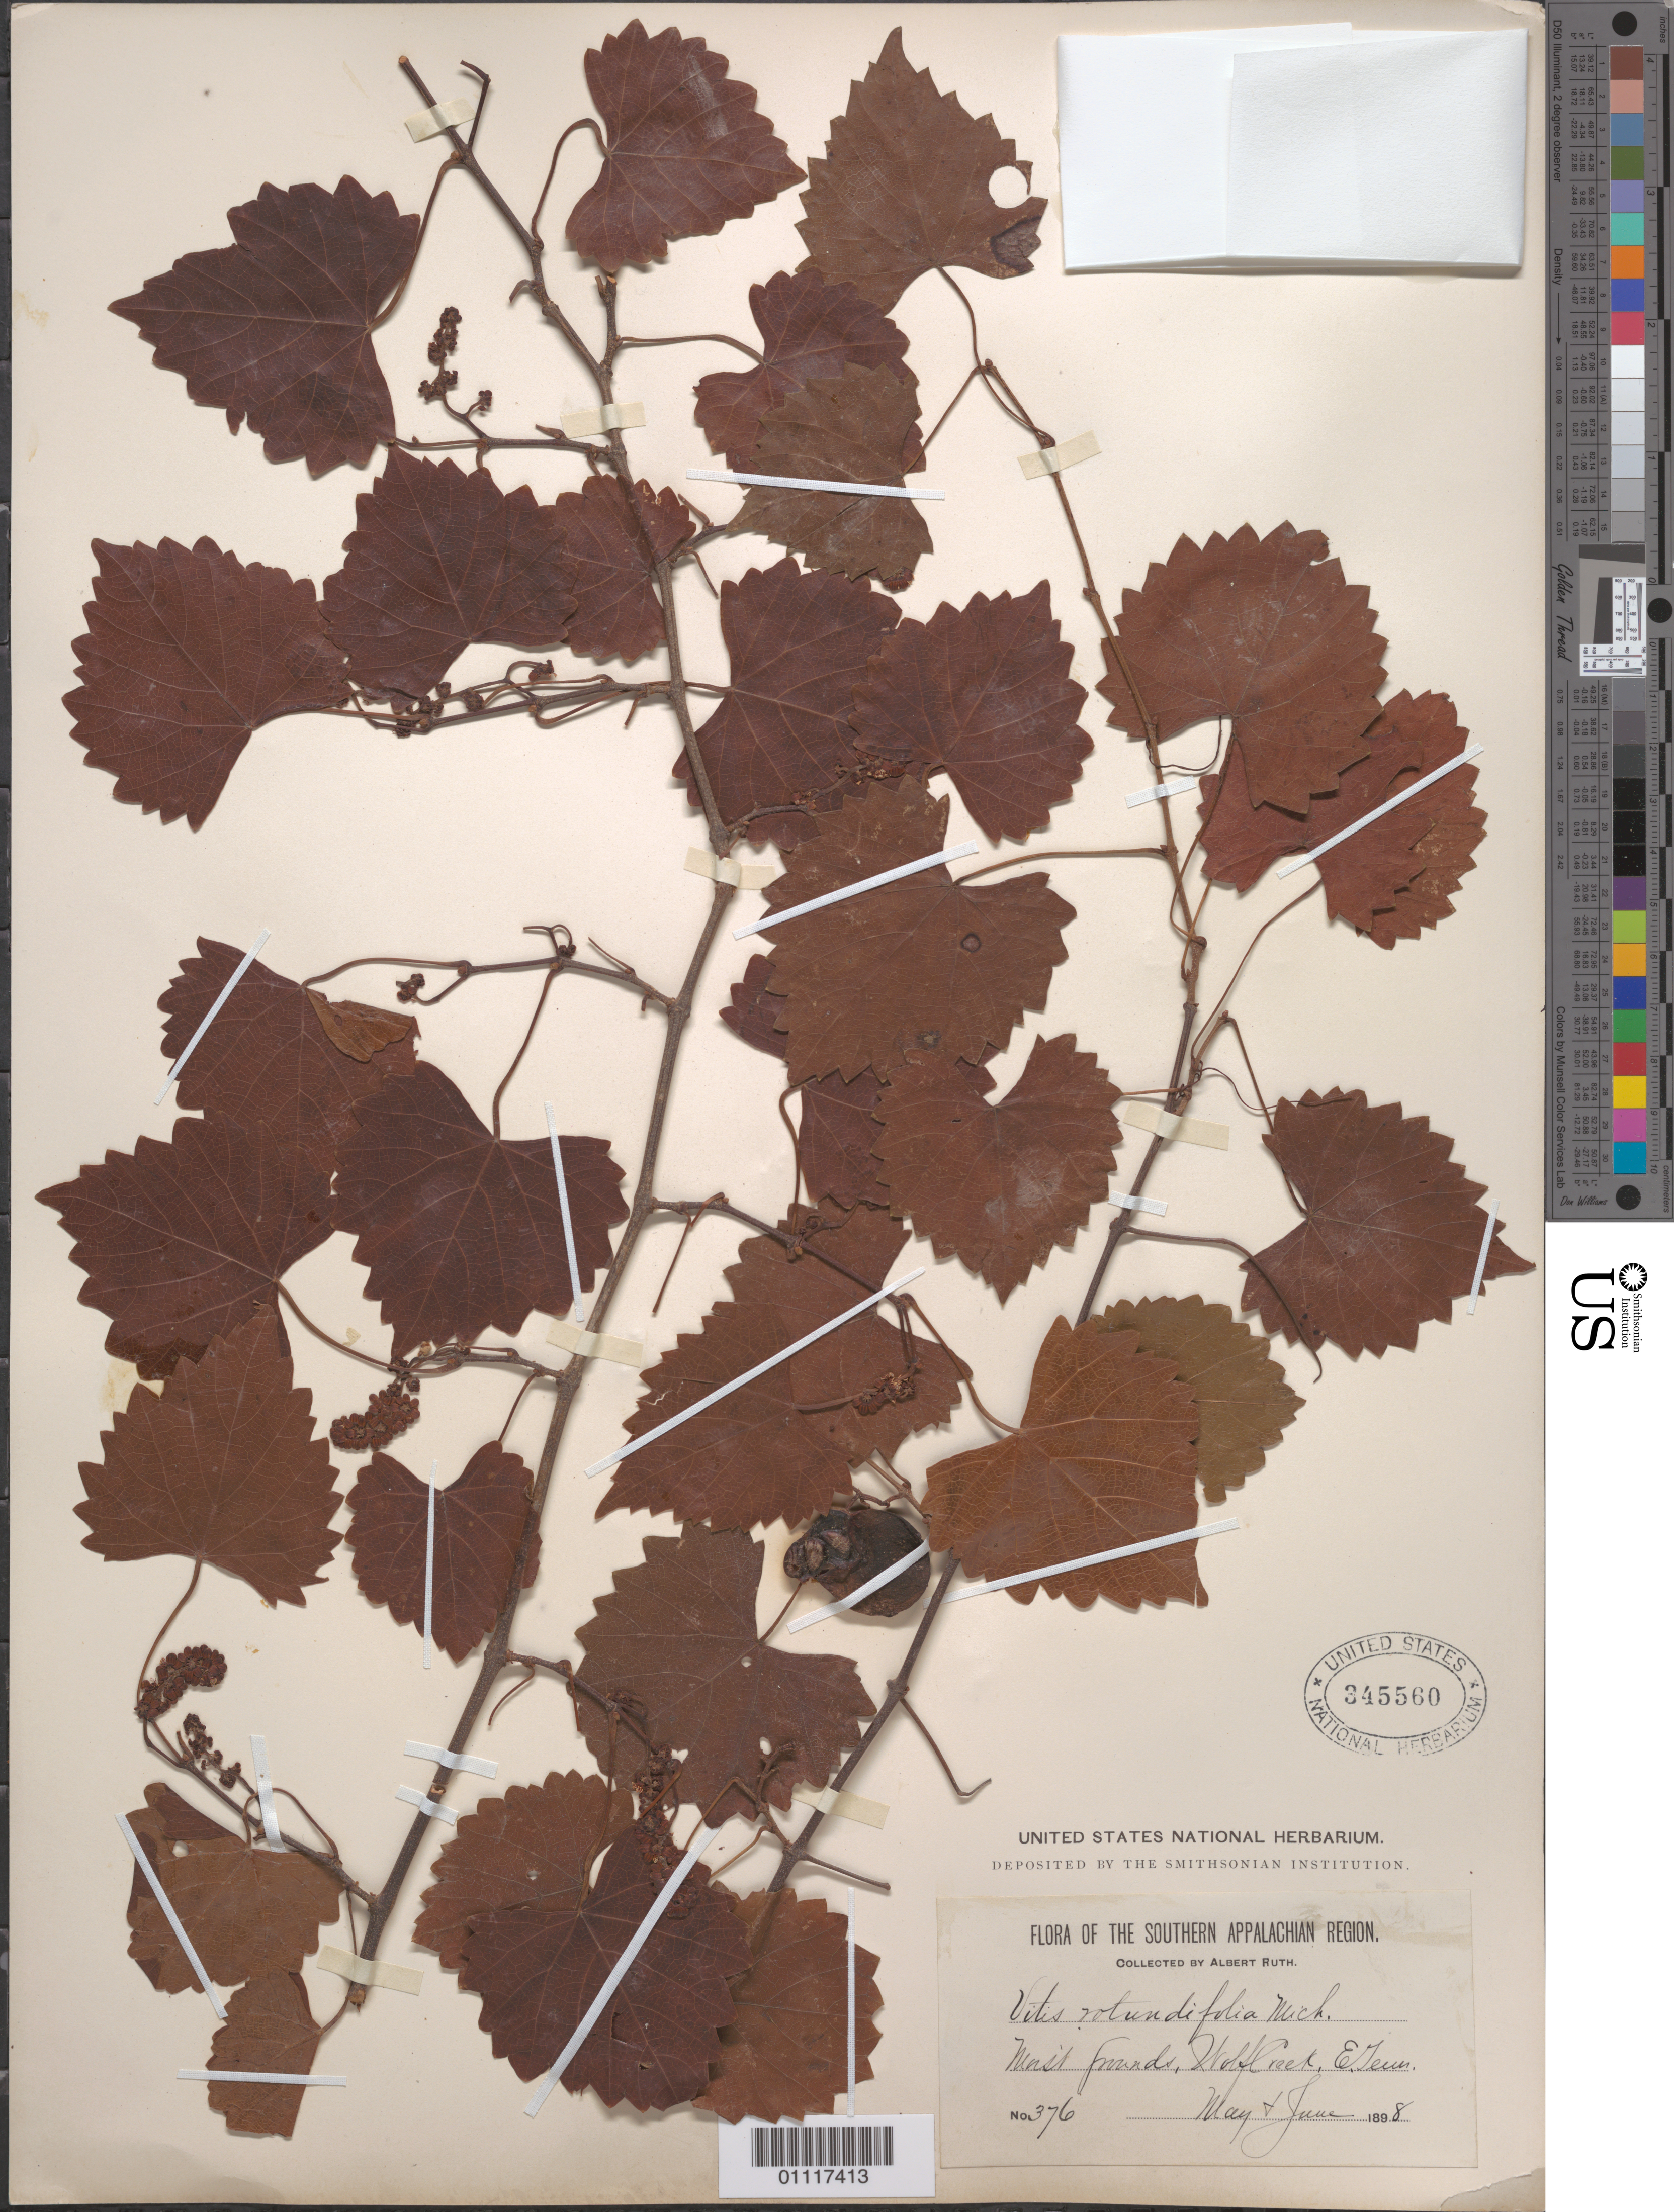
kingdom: Plantae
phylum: Tracheophyta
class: Magnoliopsida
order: Vitales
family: Vitaceae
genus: Vitis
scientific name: Vitis rotundifolia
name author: Michx.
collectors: A. Ruth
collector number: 376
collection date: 1898-05/1898-06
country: United States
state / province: Tennessee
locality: Wolf Creek, E. Tenn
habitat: Moist Ground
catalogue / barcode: US 345560